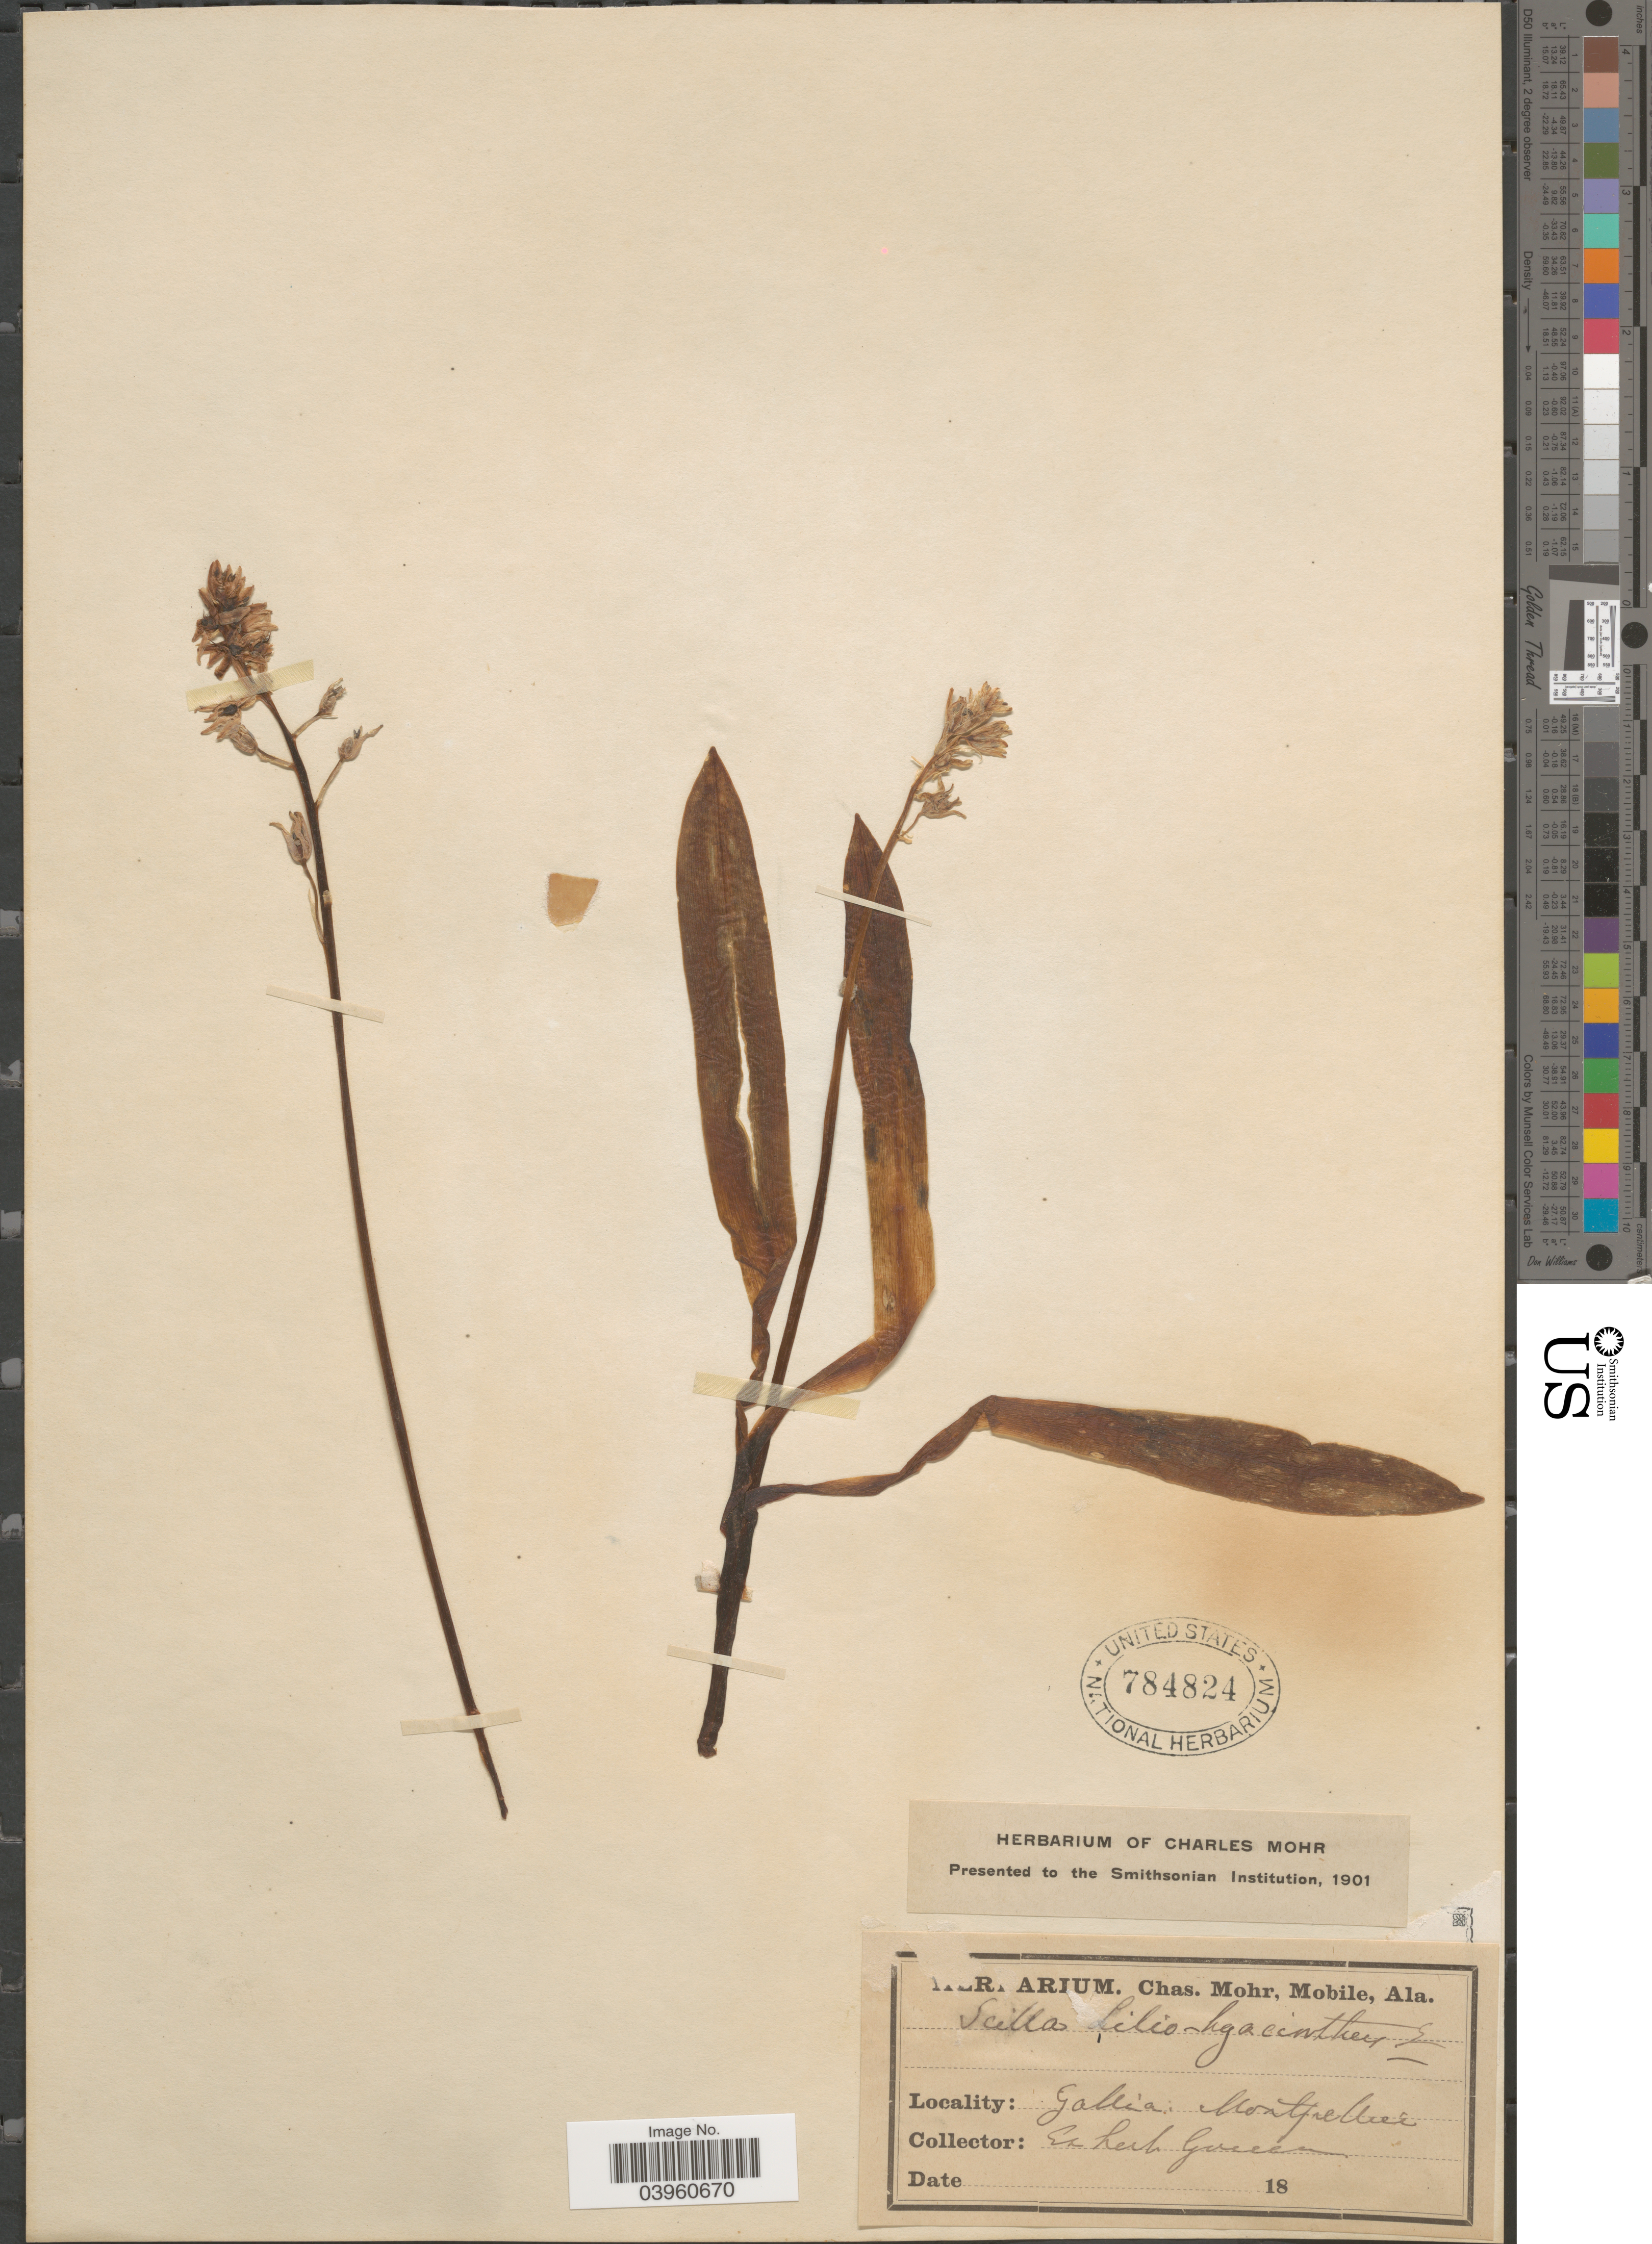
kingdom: Plantae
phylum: Tracheophyta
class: Liliopsida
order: Asparagales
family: Asparagaceae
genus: Scilla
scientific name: Scilla lilio-hyacinthus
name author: L.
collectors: ex herb. Gouan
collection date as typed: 18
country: France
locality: Gallia: Montpellier.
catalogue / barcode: US 784824